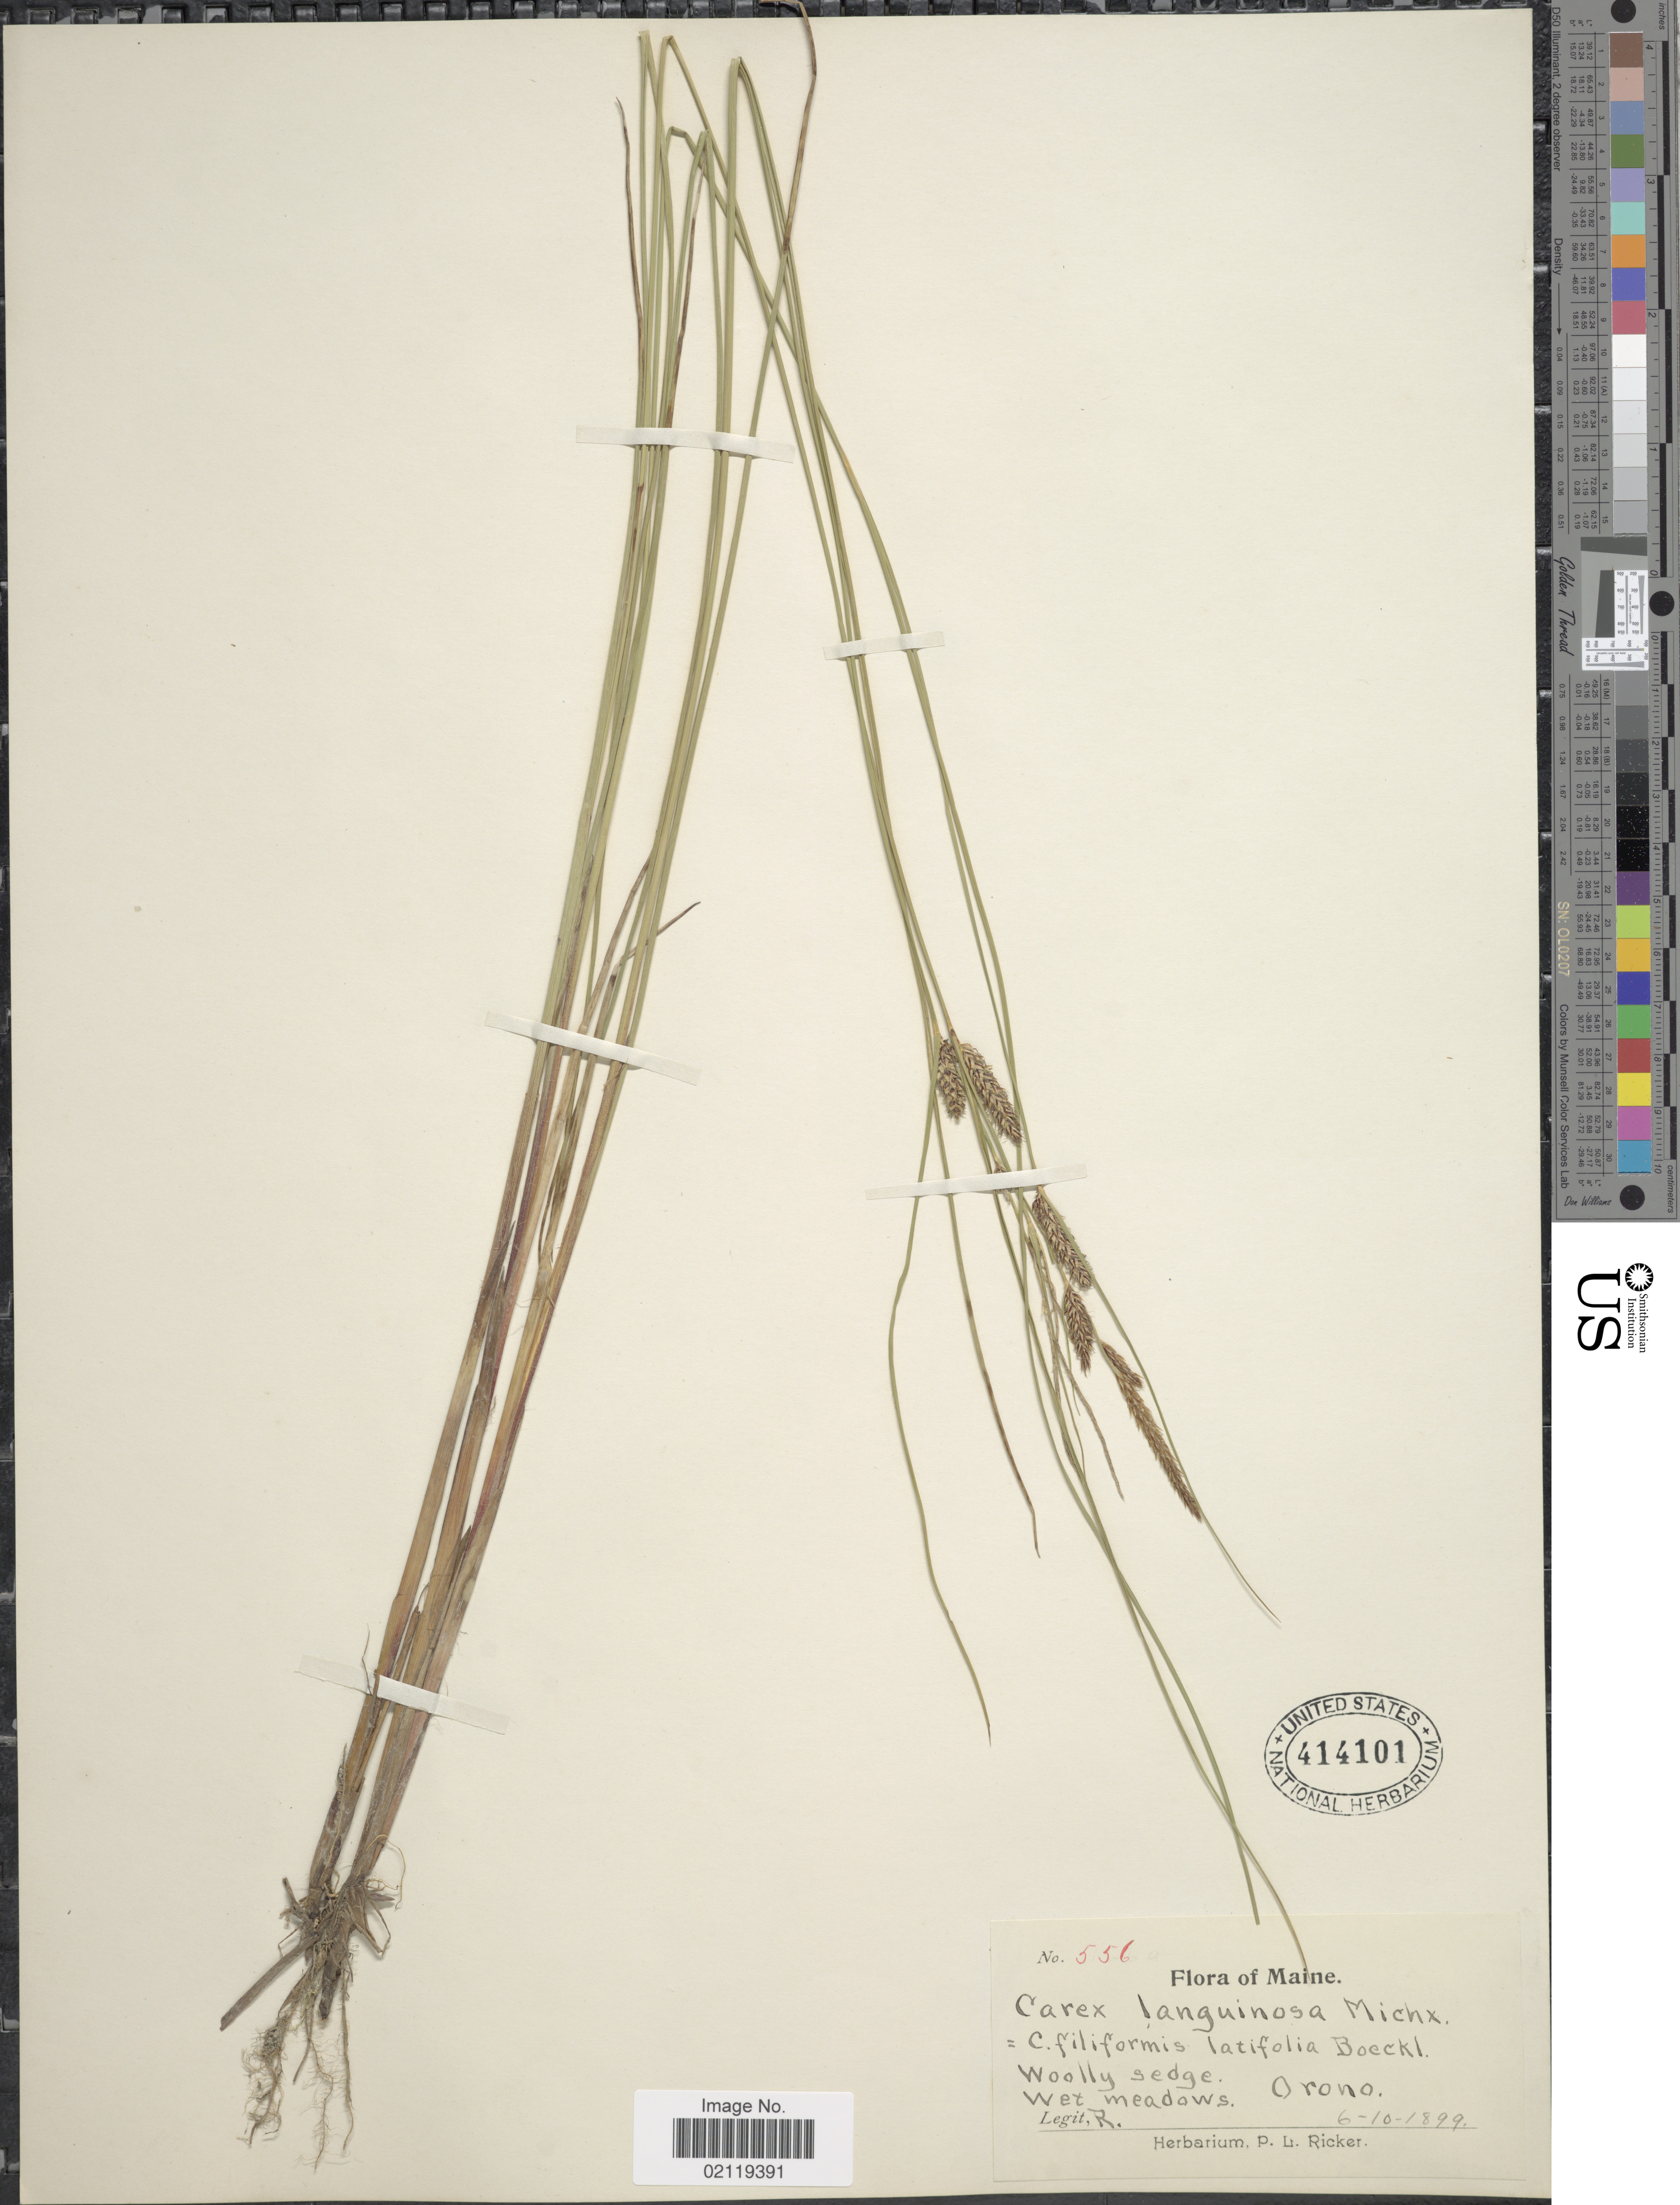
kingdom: Plantae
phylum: Tracheophyta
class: Liliopsida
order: Poales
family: Cyperaceae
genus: Carex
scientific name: Carex pellita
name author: Muhl. ex Willd.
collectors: P. Ricker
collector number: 556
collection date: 1899-06-10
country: United States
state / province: Maine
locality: Woolly sedge. Wet meadows. Orono.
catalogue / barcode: US 414101